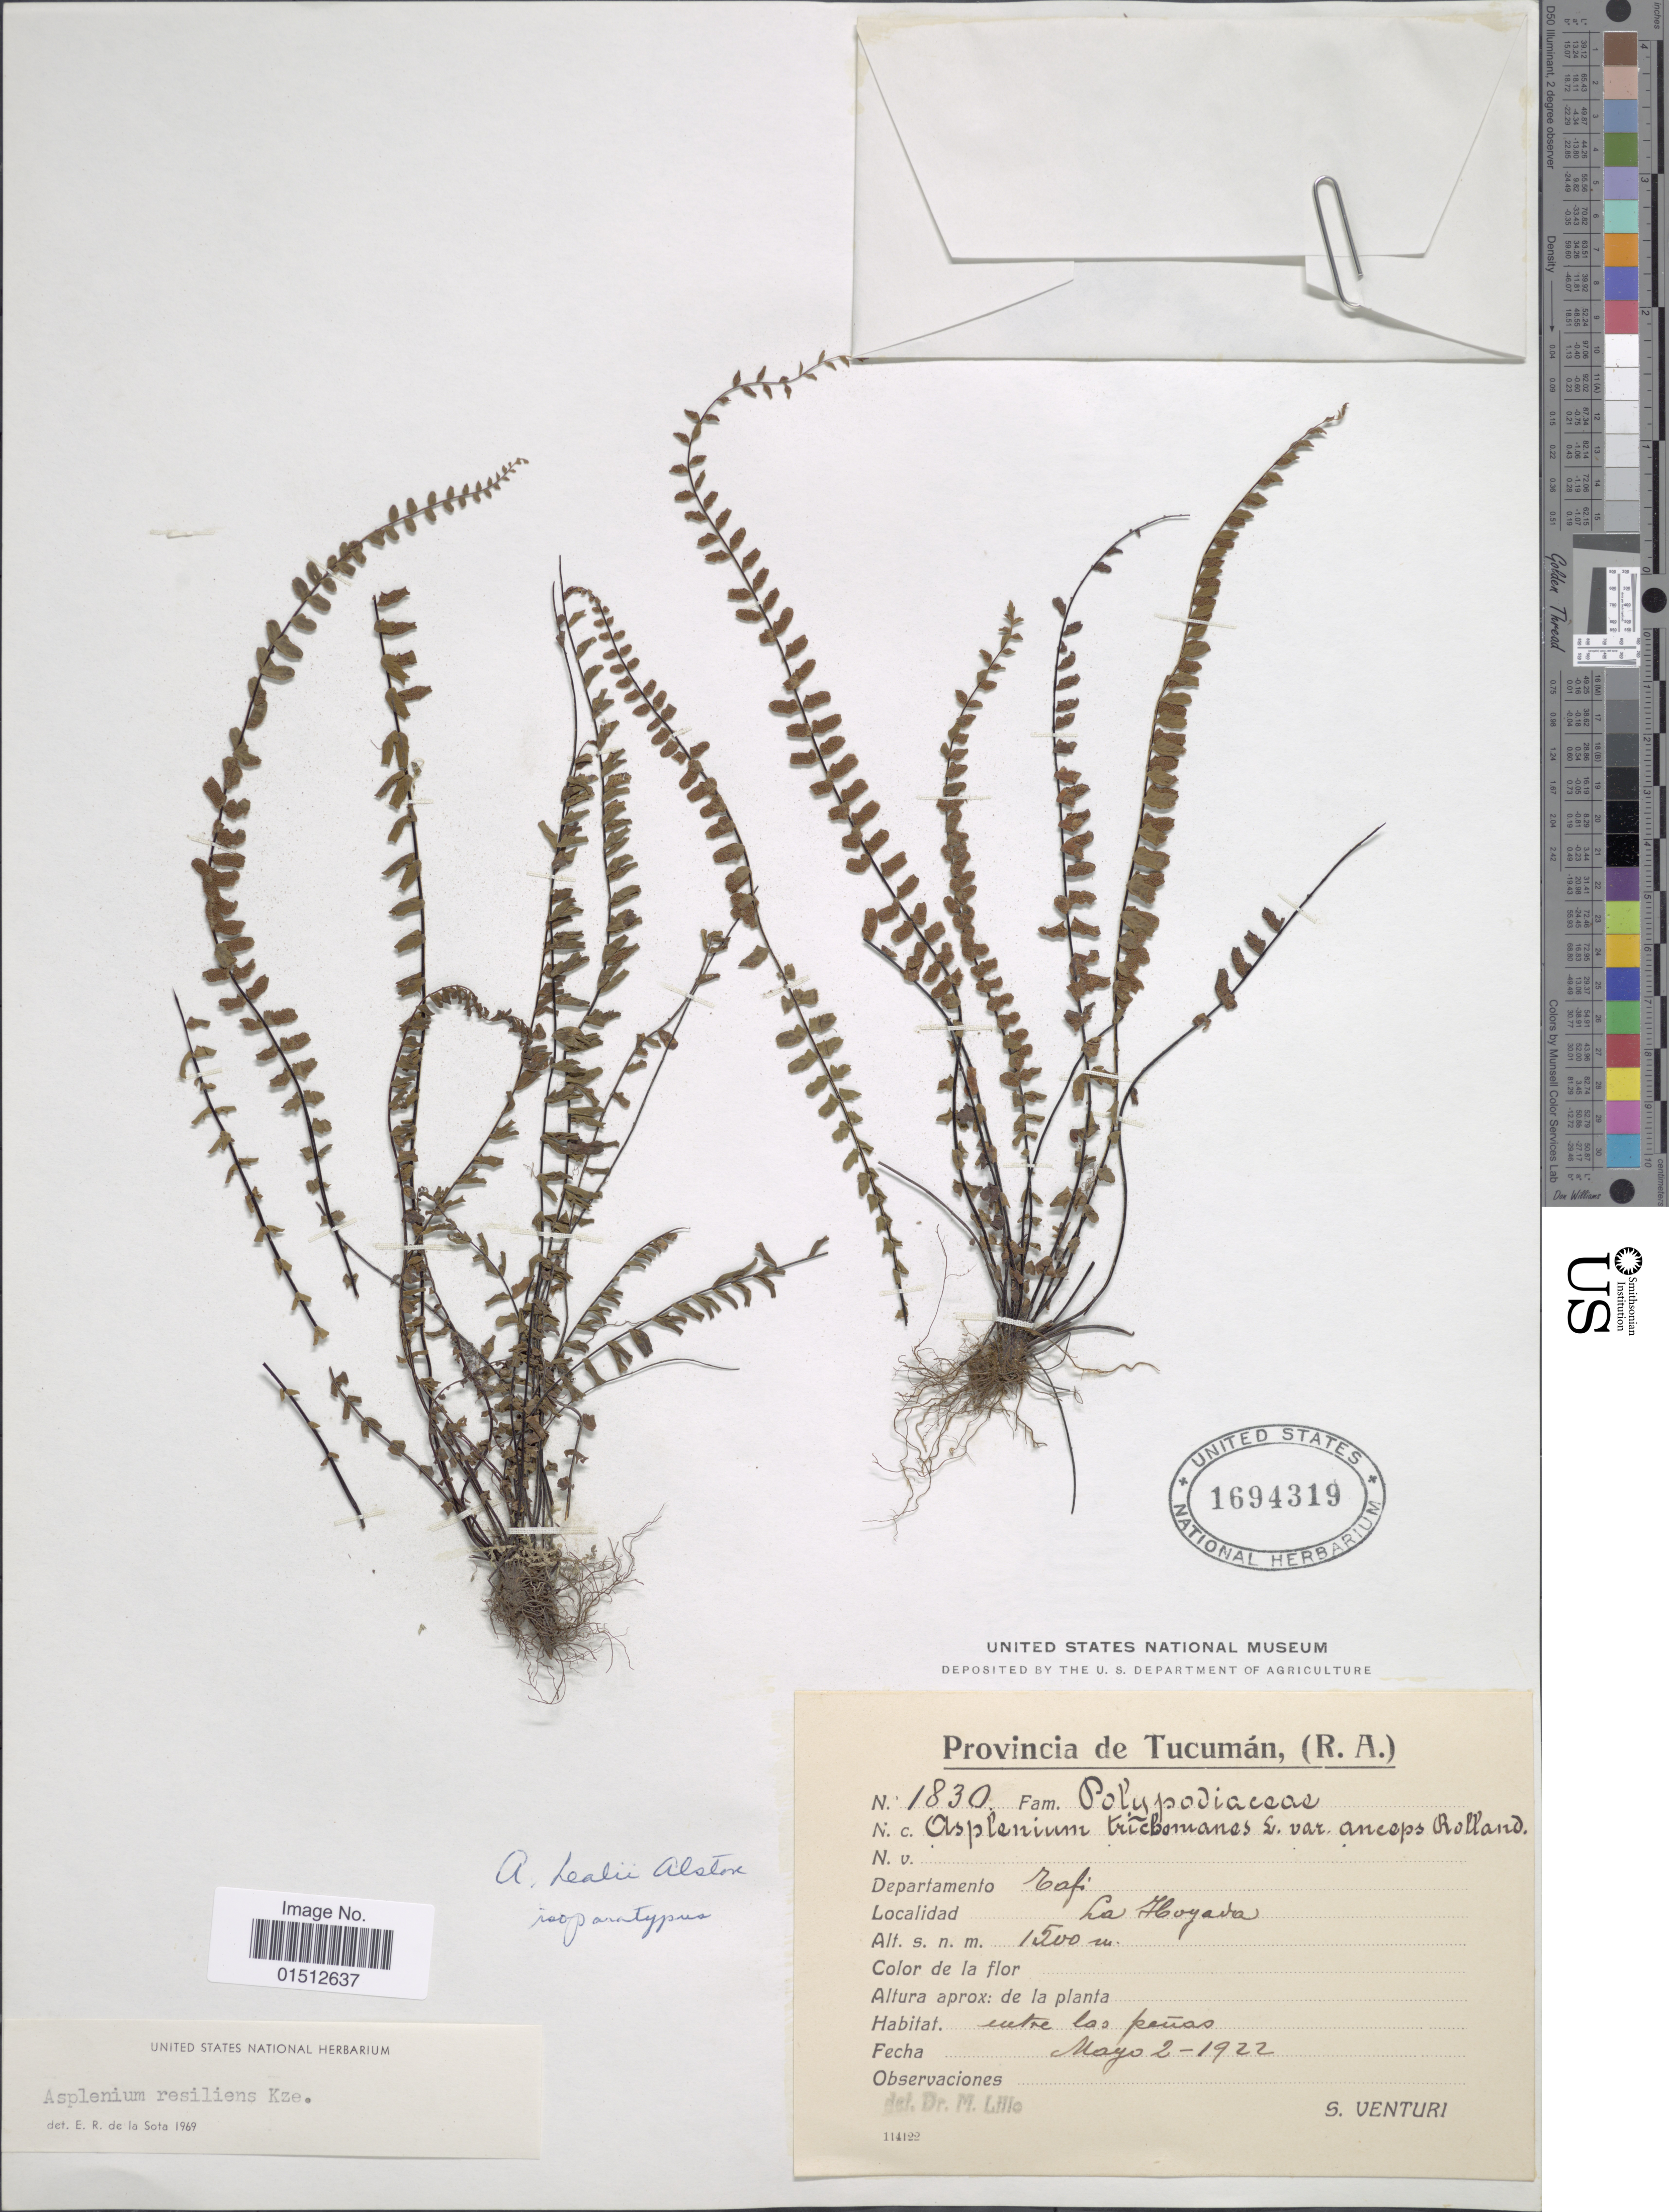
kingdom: Plantae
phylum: Tracheophyta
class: Polypodiopsida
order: Polypodiales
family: Aspleniaceae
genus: Asplenium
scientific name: Asplenium resiliens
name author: Kunze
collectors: S. Venturi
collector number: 1830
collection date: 1922-05-02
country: Argentina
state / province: Tucumán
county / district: Tafí Viejo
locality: La Hoyada.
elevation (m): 1500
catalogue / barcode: US 1694319